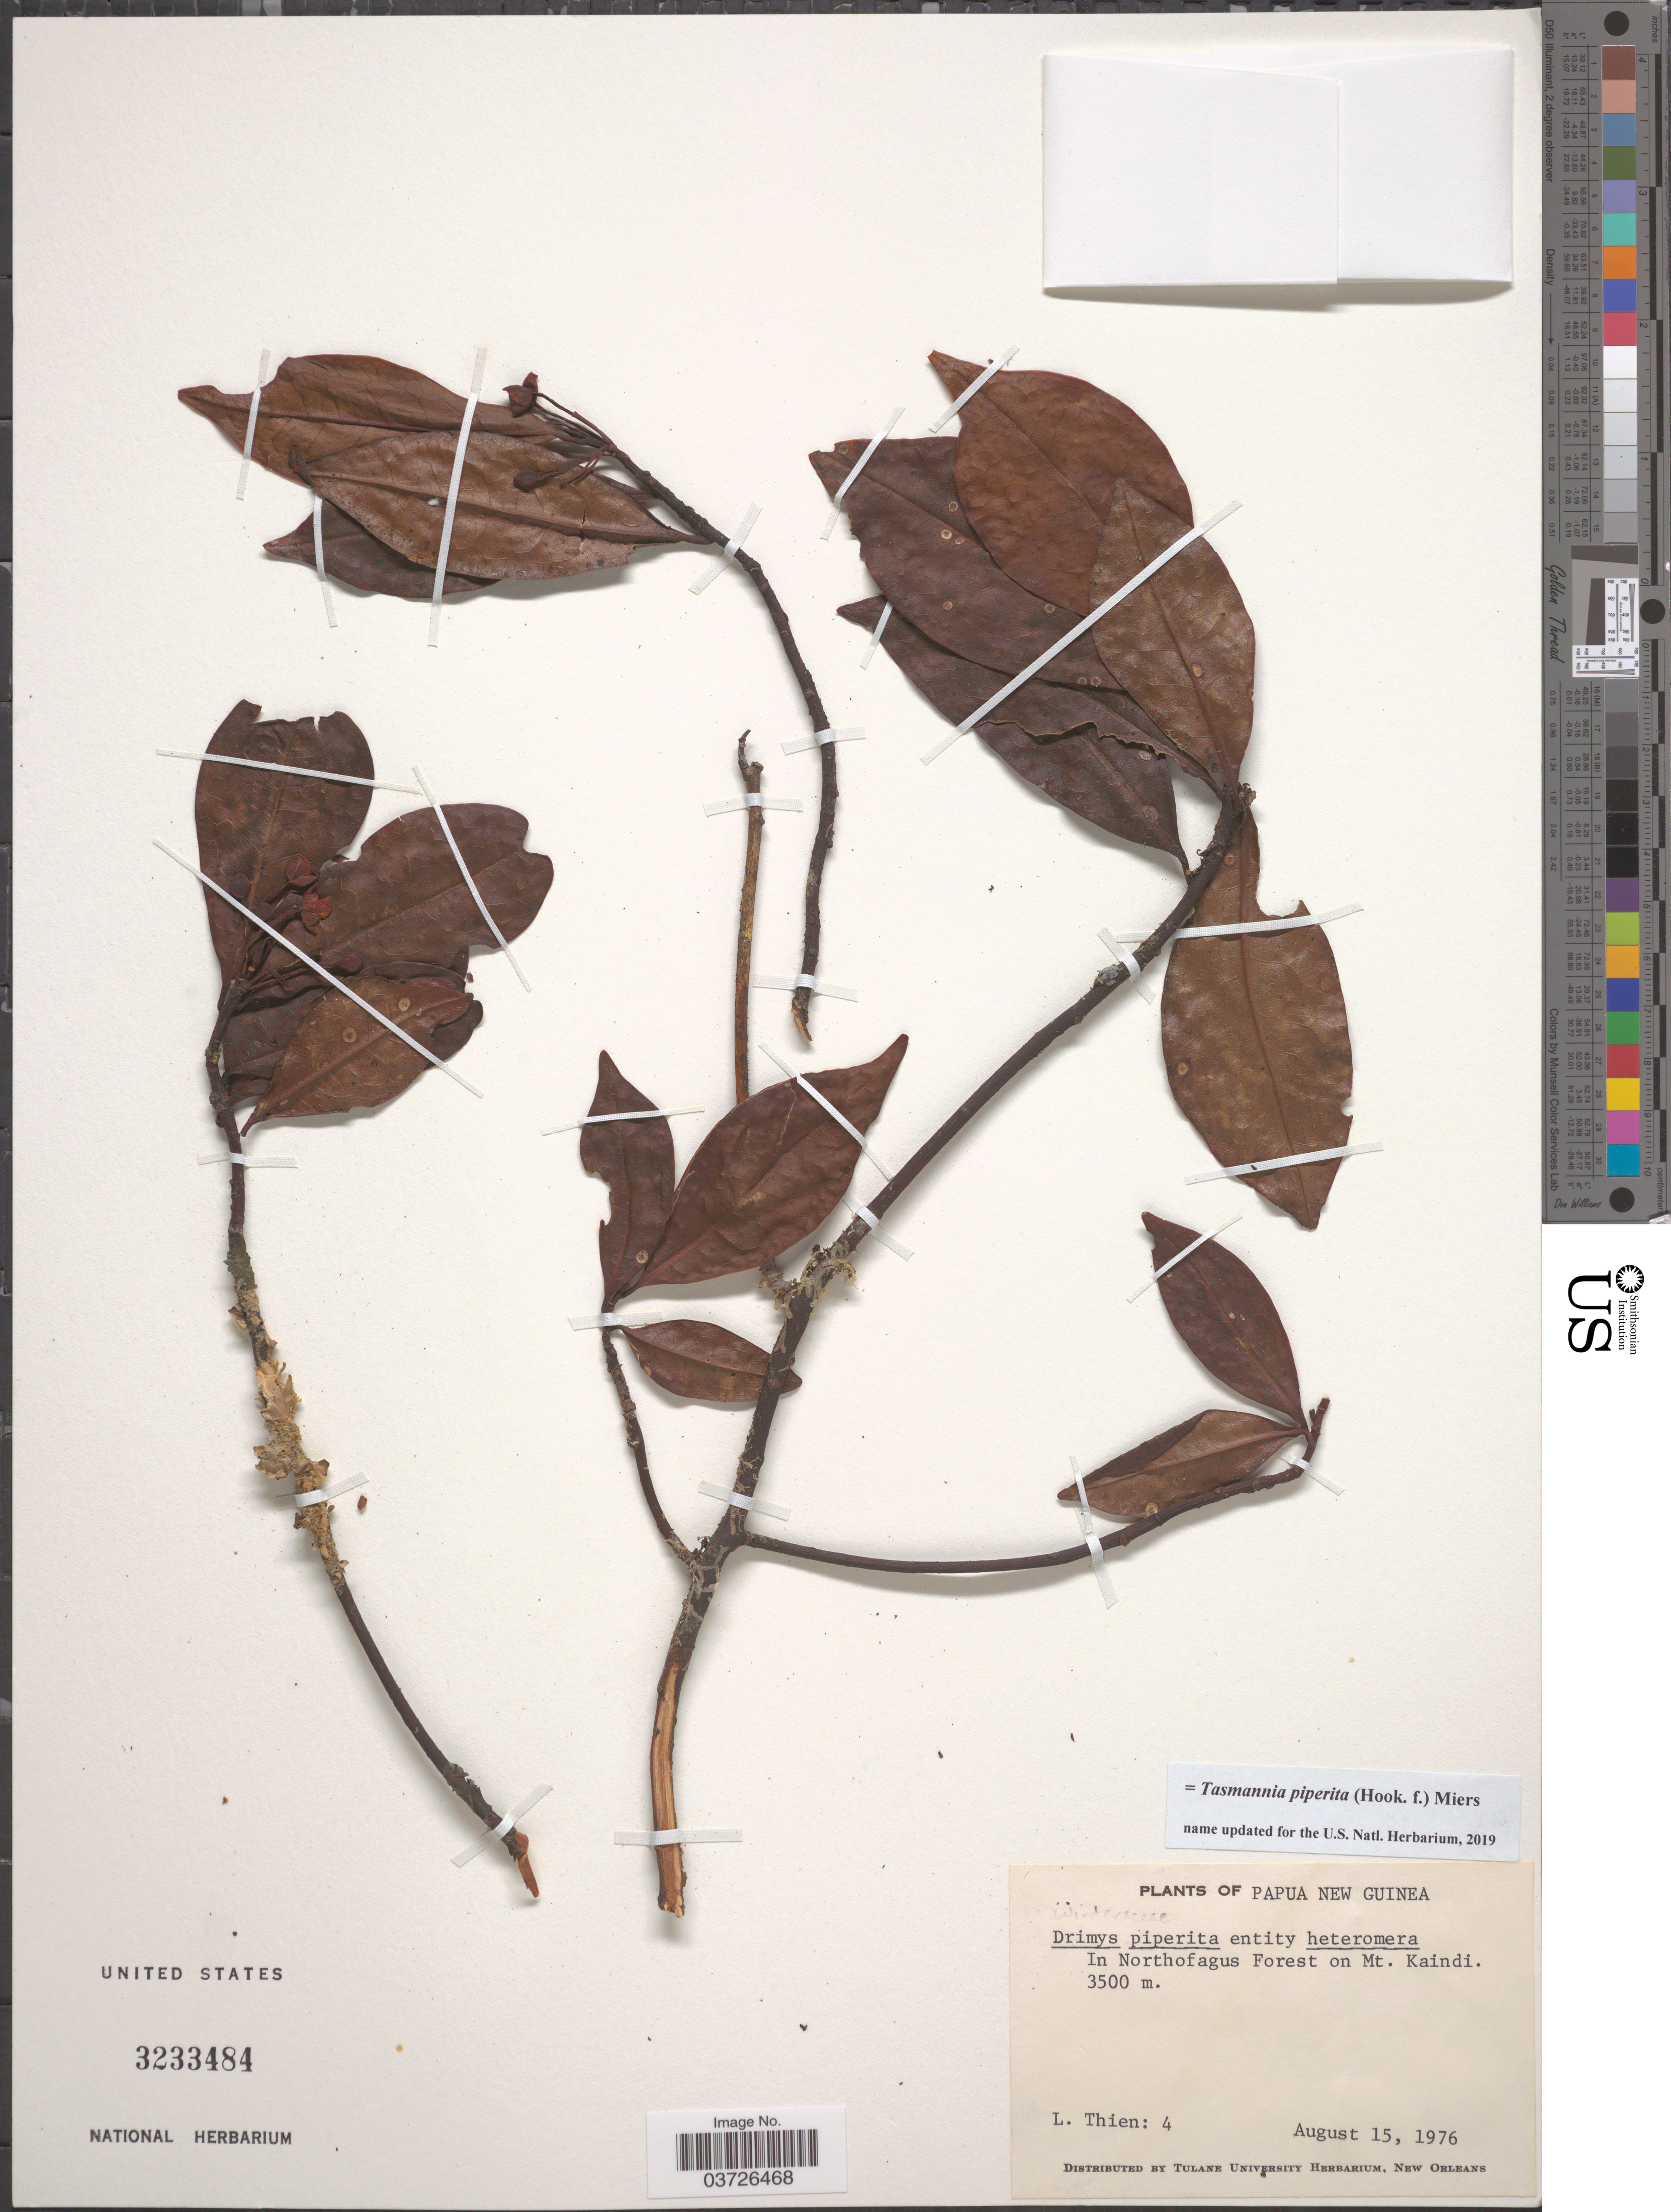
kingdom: Plantae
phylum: Tracheophyta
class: Magnoliopsida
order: Canellales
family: Winteraceae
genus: Tasmannia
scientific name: Tasmannia piperita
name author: (Hook. f.) Miers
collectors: L. Thien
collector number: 4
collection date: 1976-08-15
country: Papua New Guinea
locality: In Northofagus Forest on Mt. Kaindi.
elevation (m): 3500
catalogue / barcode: US 3233484